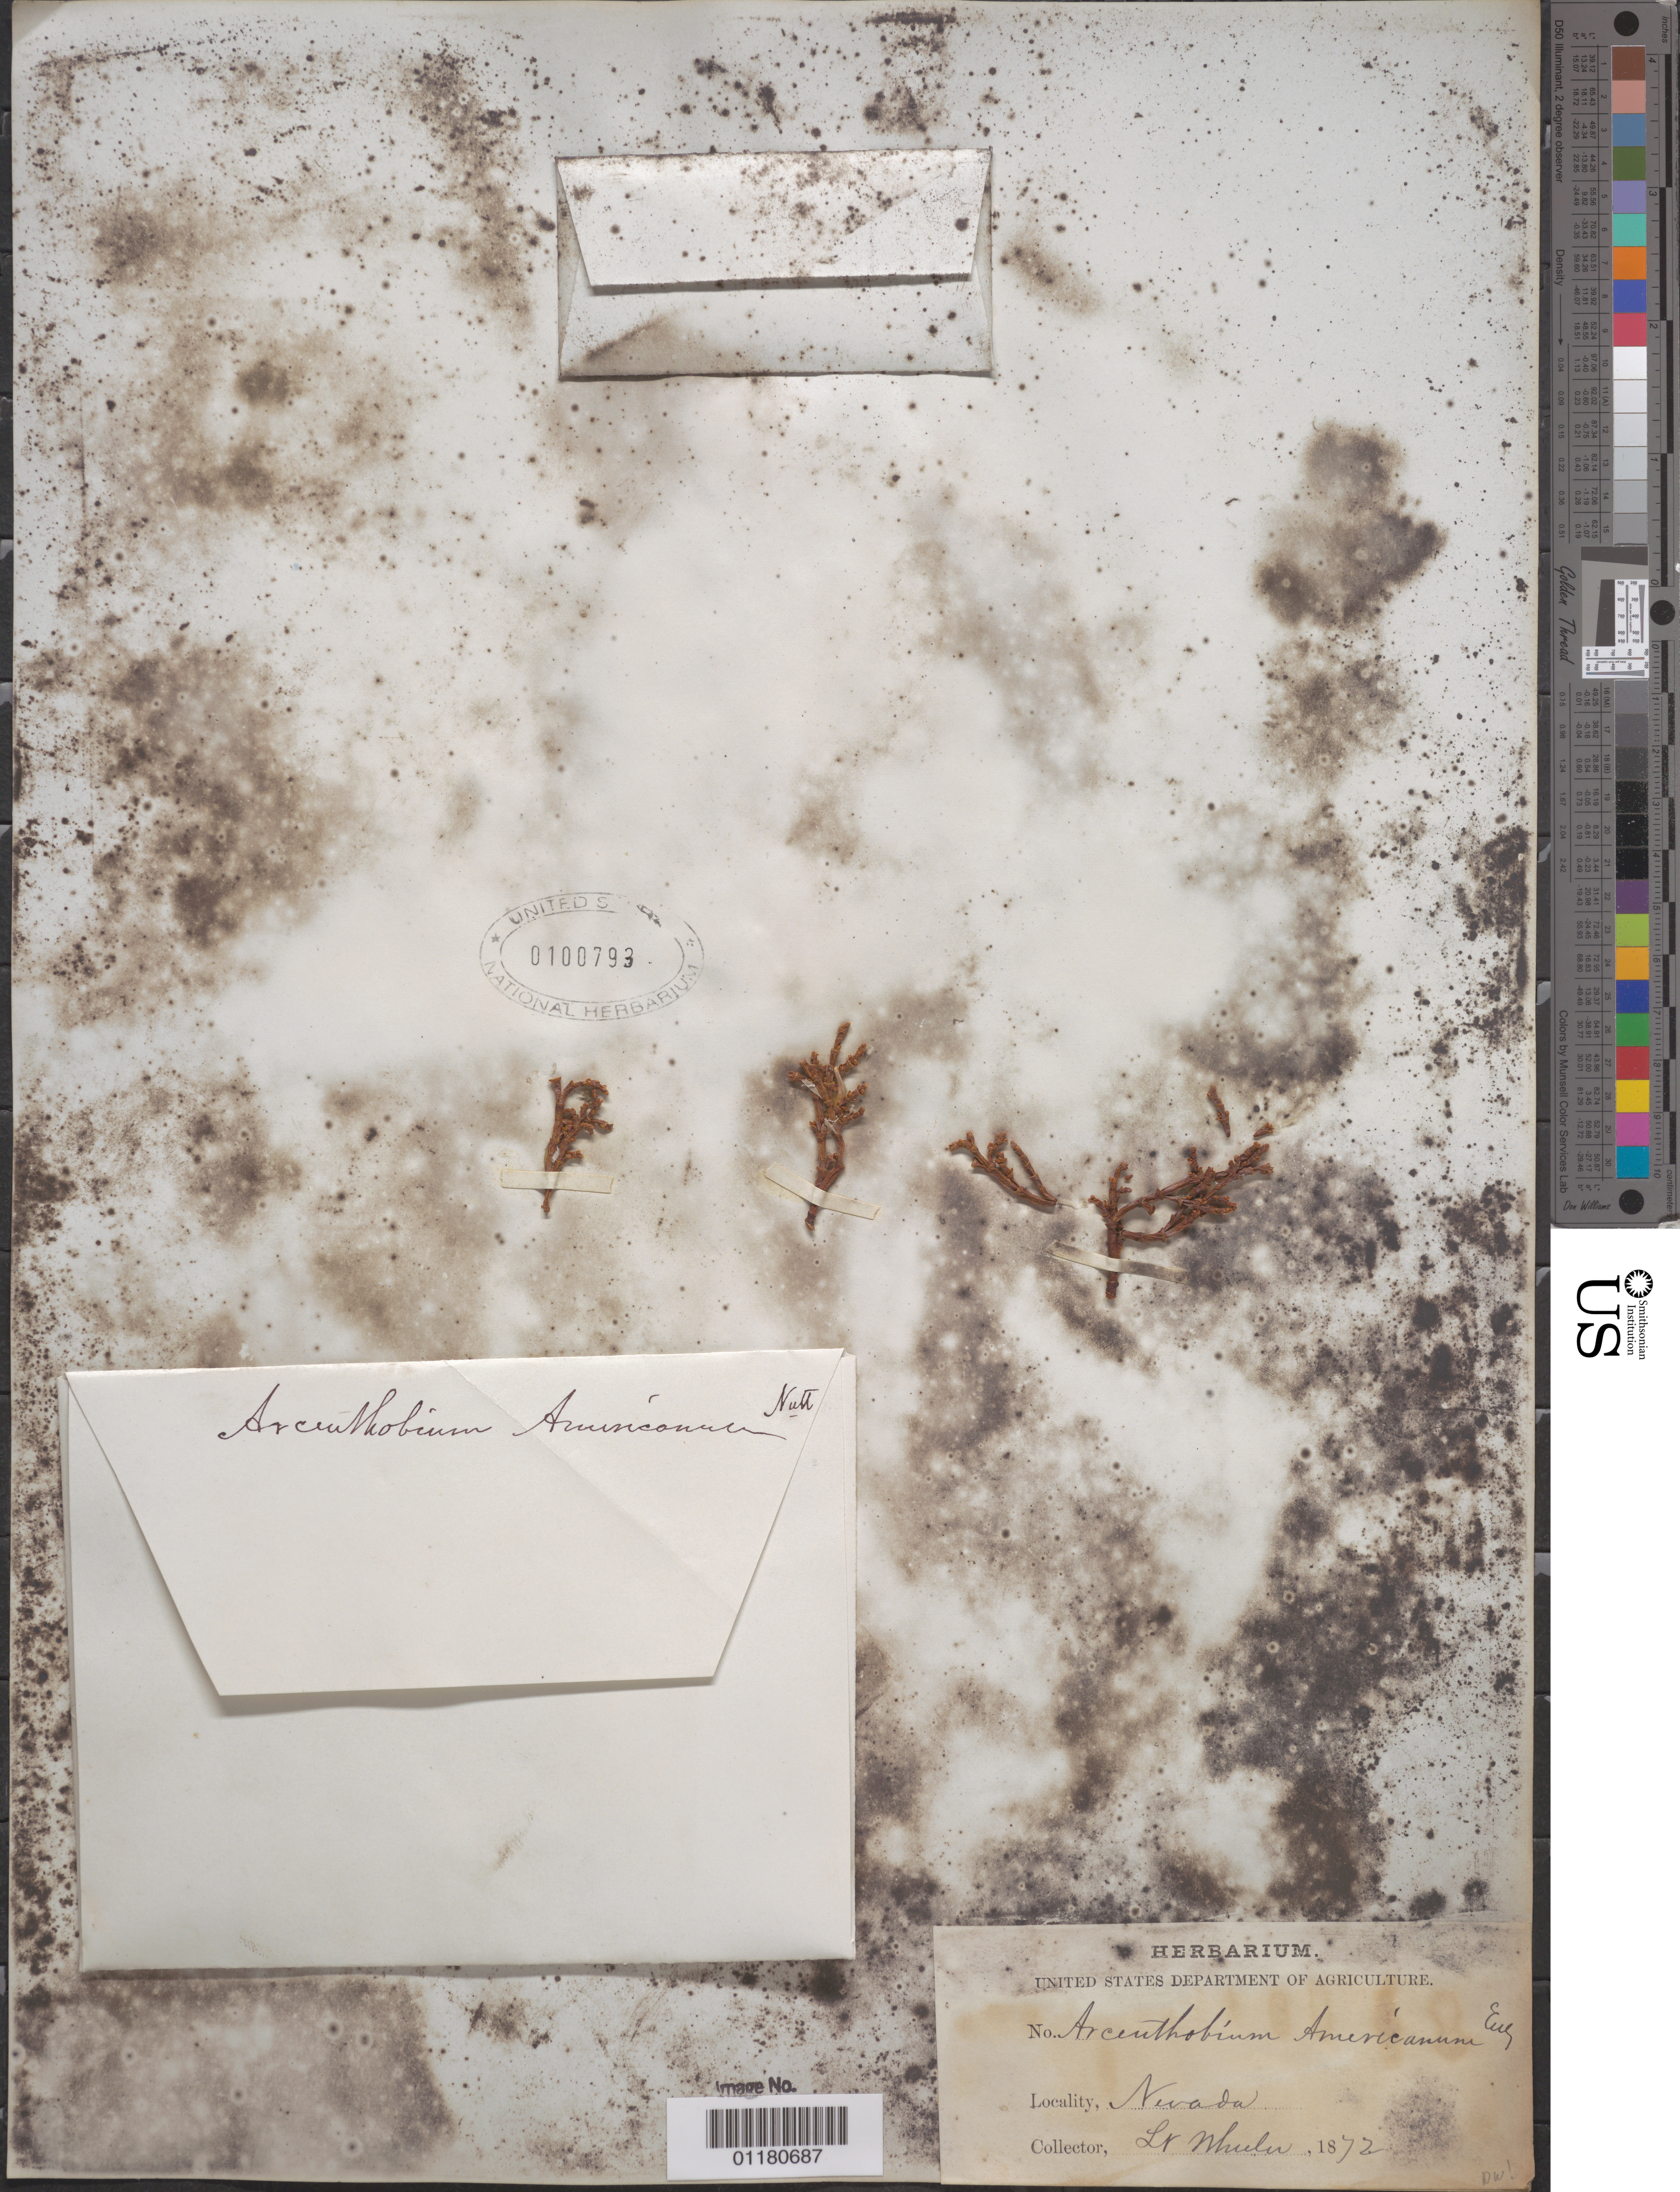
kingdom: Plantae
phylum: Tracheophyta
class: Magnoliopsida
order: Santalales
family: Viscaceae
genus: Arceuthobium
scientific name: Arceuthobium americanum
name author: Nutt. ex A. Gray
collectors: -- Wheeler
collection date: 1872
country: United States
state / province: Nevada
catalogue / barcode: US 100793